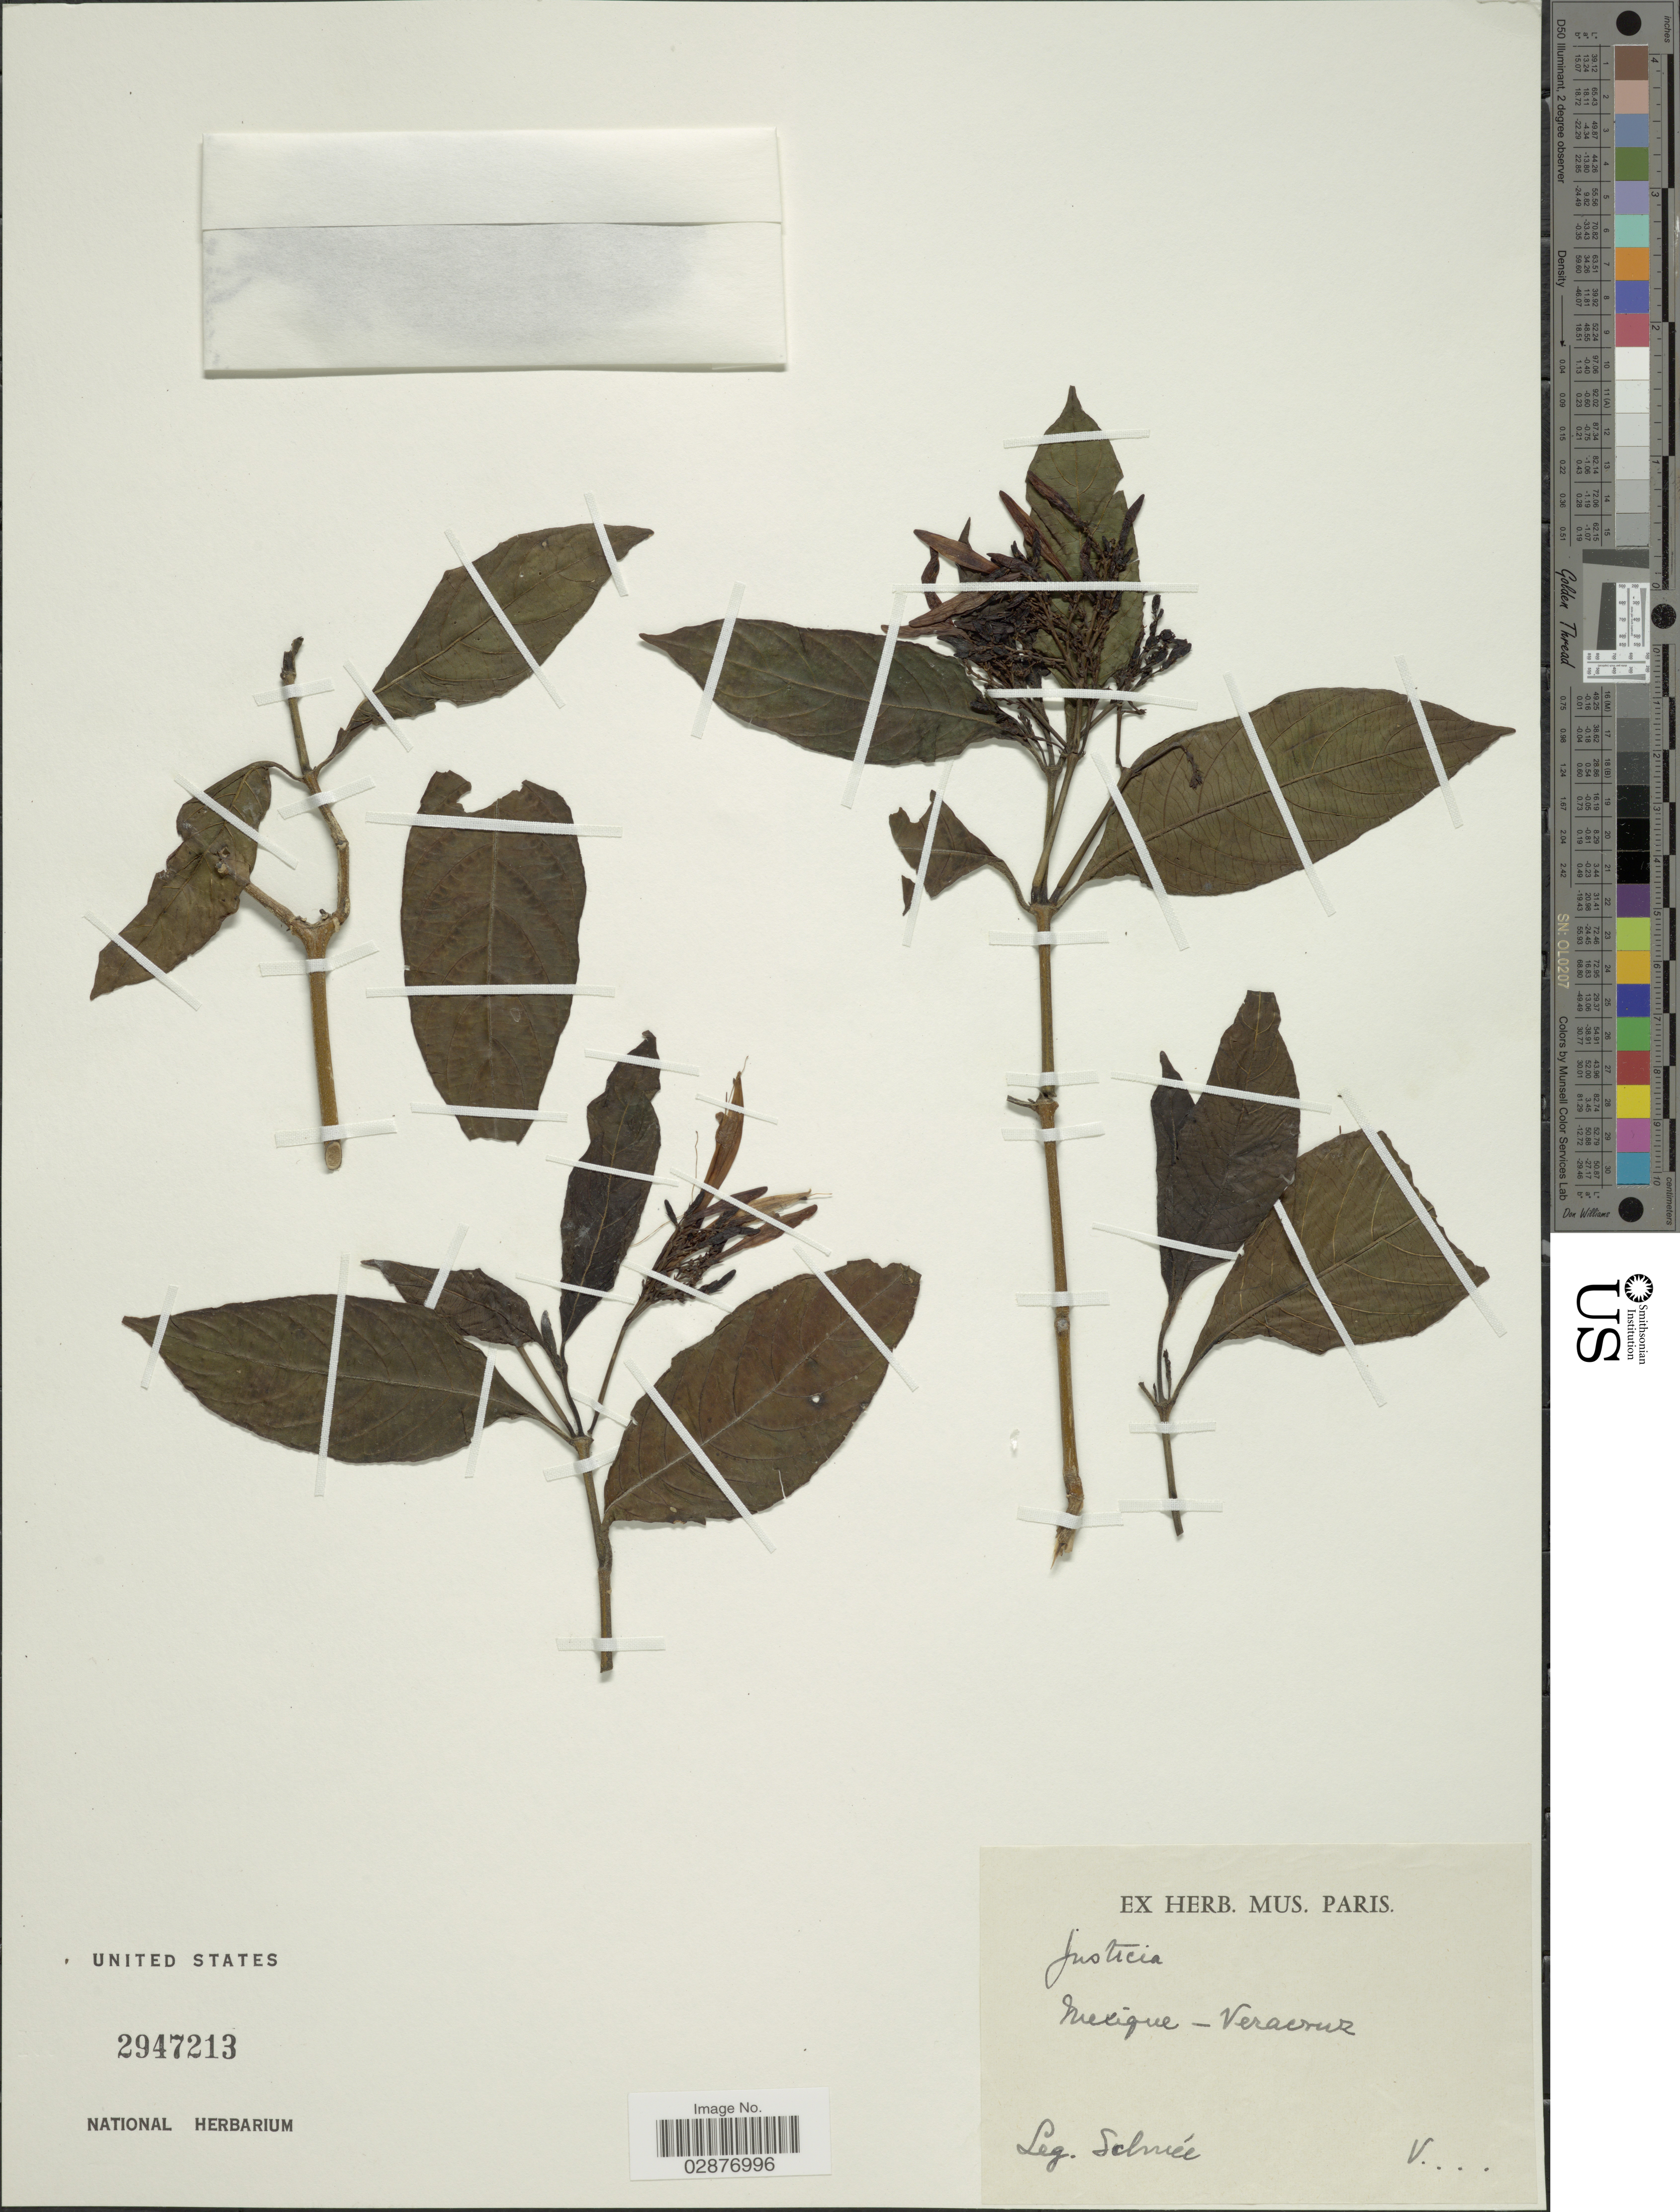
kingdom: Plantae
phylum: Tracheophyta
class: Magnoliopsida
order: Lamiales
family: Acanthaceae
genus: Justicia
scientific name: Justicia spicigera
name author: Schltdl.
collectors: -- Schnée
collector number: V?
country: Mexico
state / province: Veracruz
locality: Veracruz.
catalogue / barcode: US 2947213